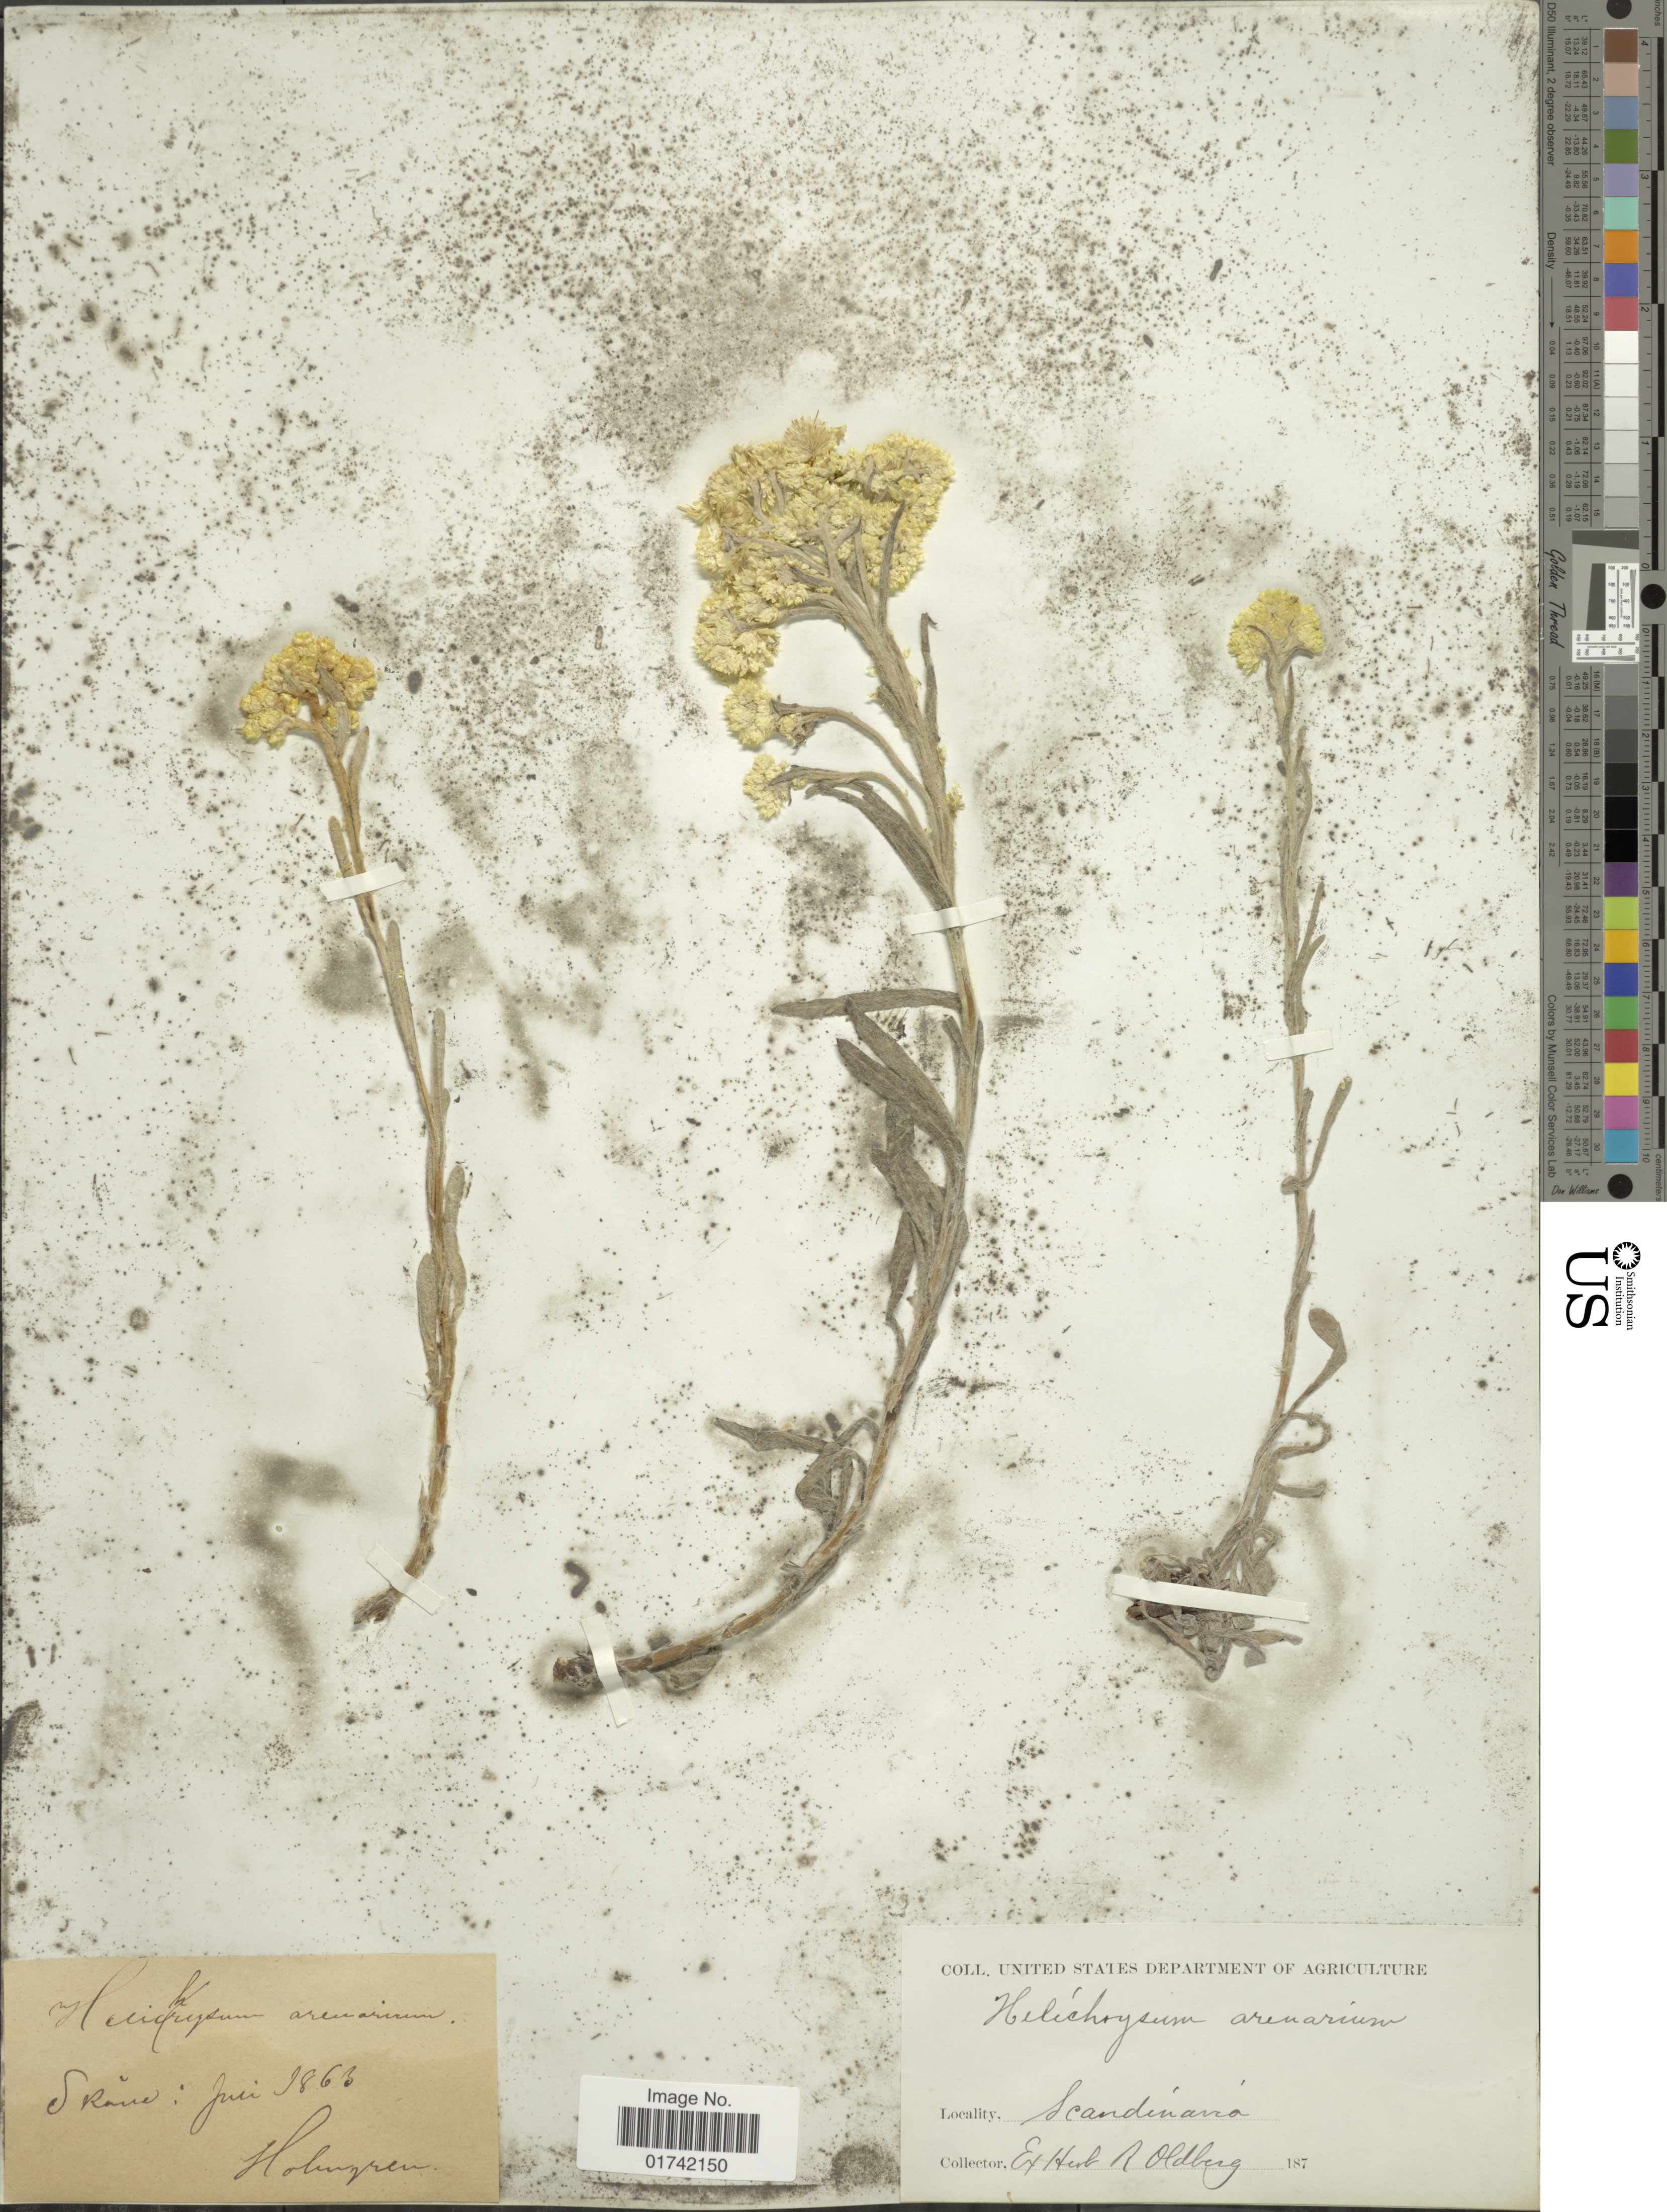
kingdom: Plantae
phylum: Tracheophyta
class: Magnoliopsida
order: Asterales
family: Asteraceae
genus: Helichrysum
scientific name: Helichrysum arenarium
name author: (L.) Moench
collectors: ex herb. R. Oldberg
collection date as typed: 187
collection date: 1863-06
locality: Scandinavia